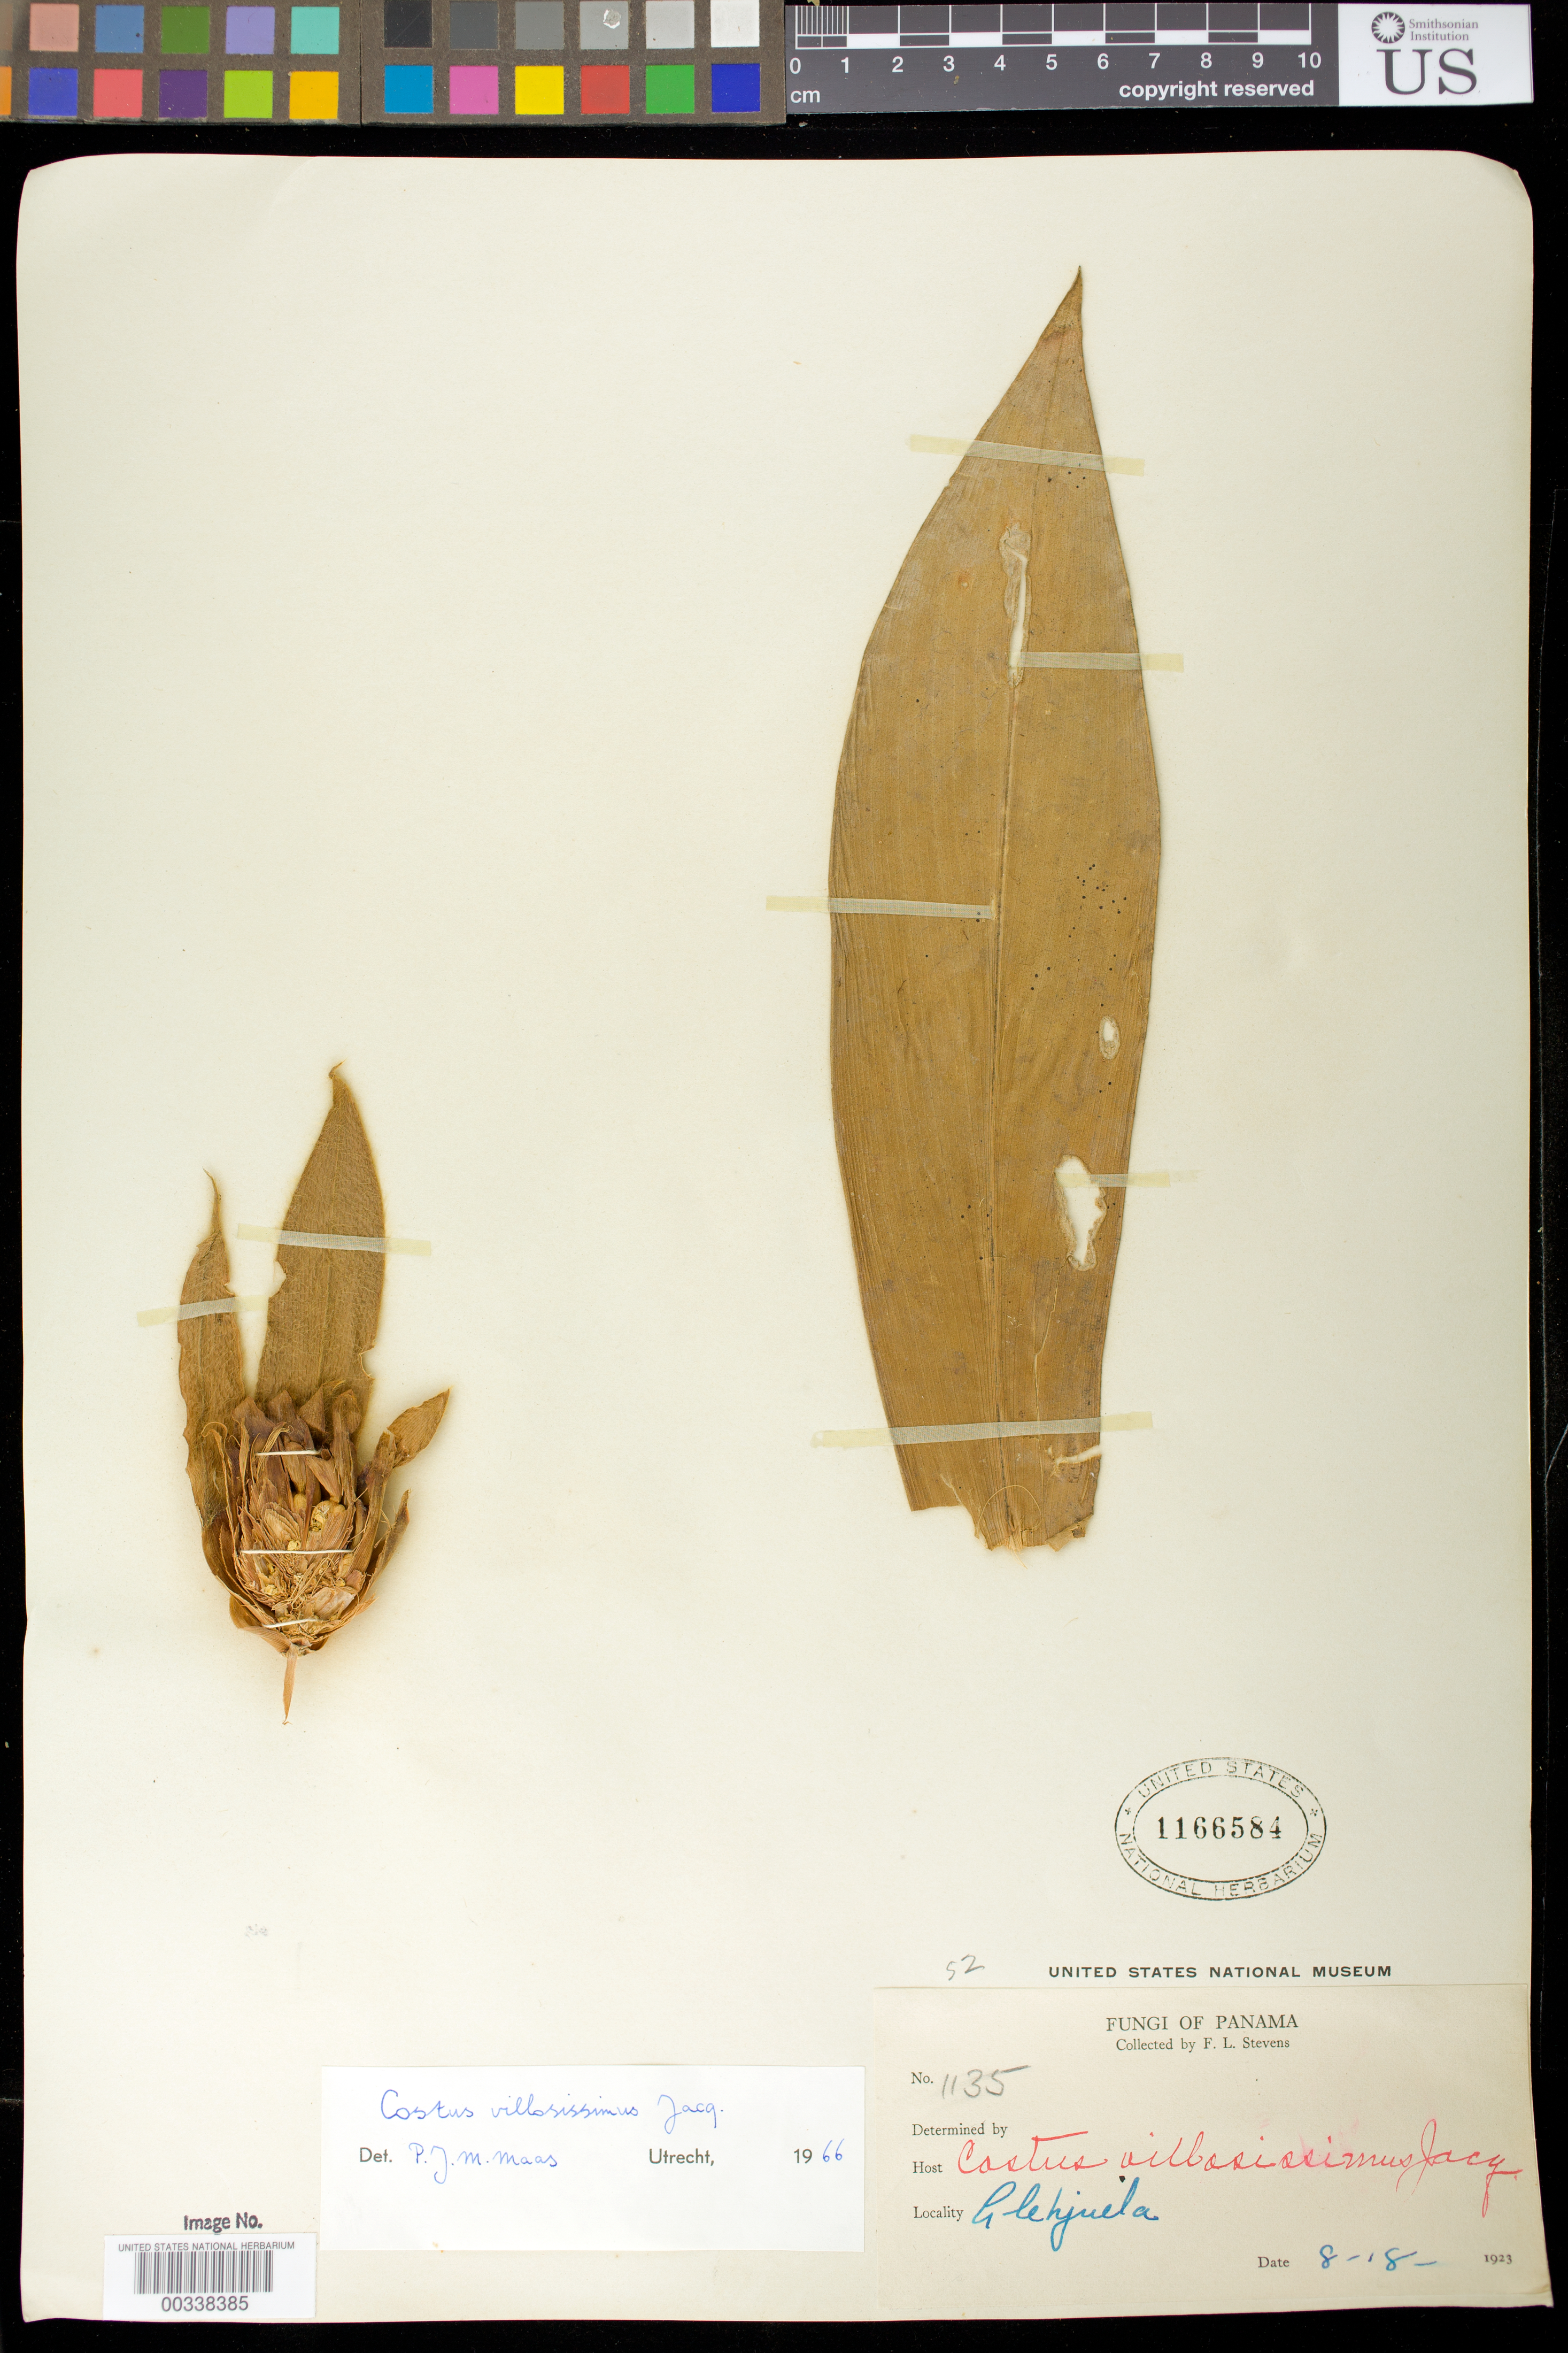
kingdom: Plantae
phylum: Tracheophyta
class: Liliopsida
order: Zingiberales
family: Costaceae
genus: Costus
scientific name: Costus villosissimus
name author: Jacq.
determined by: Maas, Paul J. M.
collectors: F. L. Stevens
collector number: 1135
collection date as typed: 18 Aug 1923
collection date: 1923-08-18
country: Panama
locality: Alhajuela.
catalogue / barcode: US 1166584